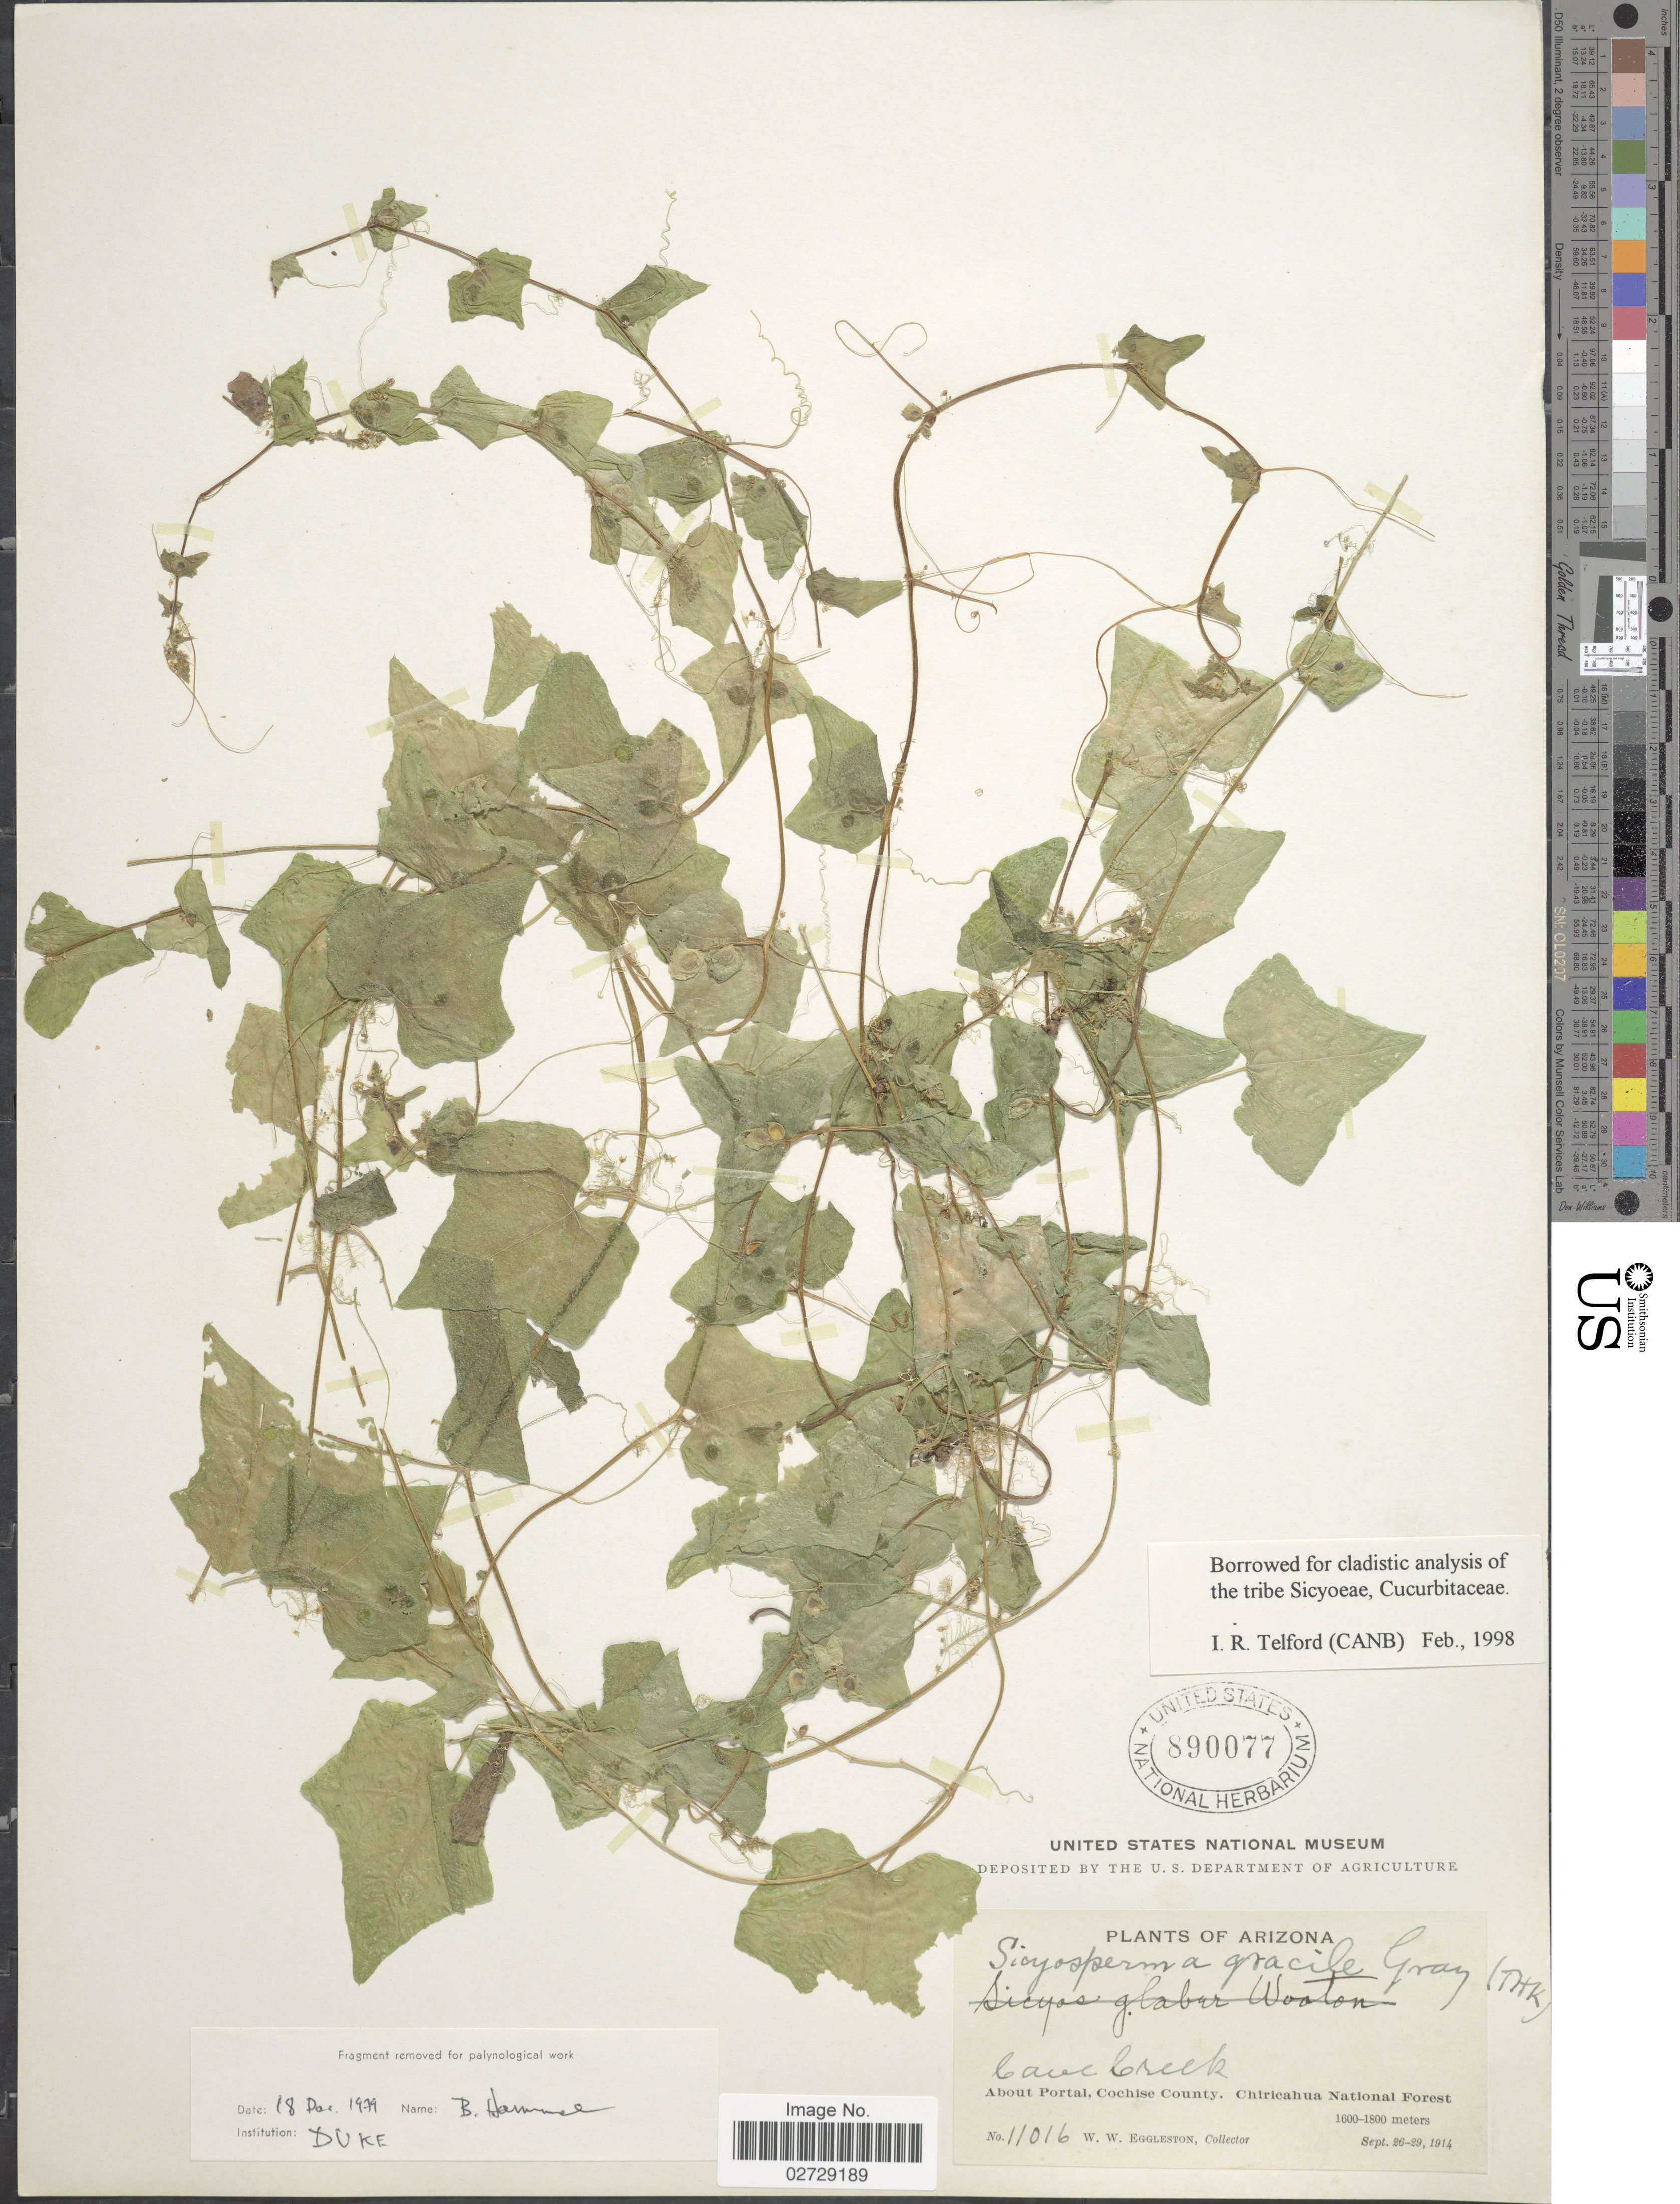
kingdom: Plantae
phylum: Tracheophyta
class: Magnoliopsida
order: Cucurbitales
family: Cucurbitaceae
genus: Sicyosperma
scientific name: Sicyosperma gracile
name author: A. Gray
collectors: W. W. Eggleston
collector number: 11016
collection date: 1914-09-26/1914-09-29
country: United States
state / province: Arizona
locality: Cave Creek, About Portal, Cochise County. Chiricahua National Forest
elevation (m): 1600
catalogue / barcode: US 890077